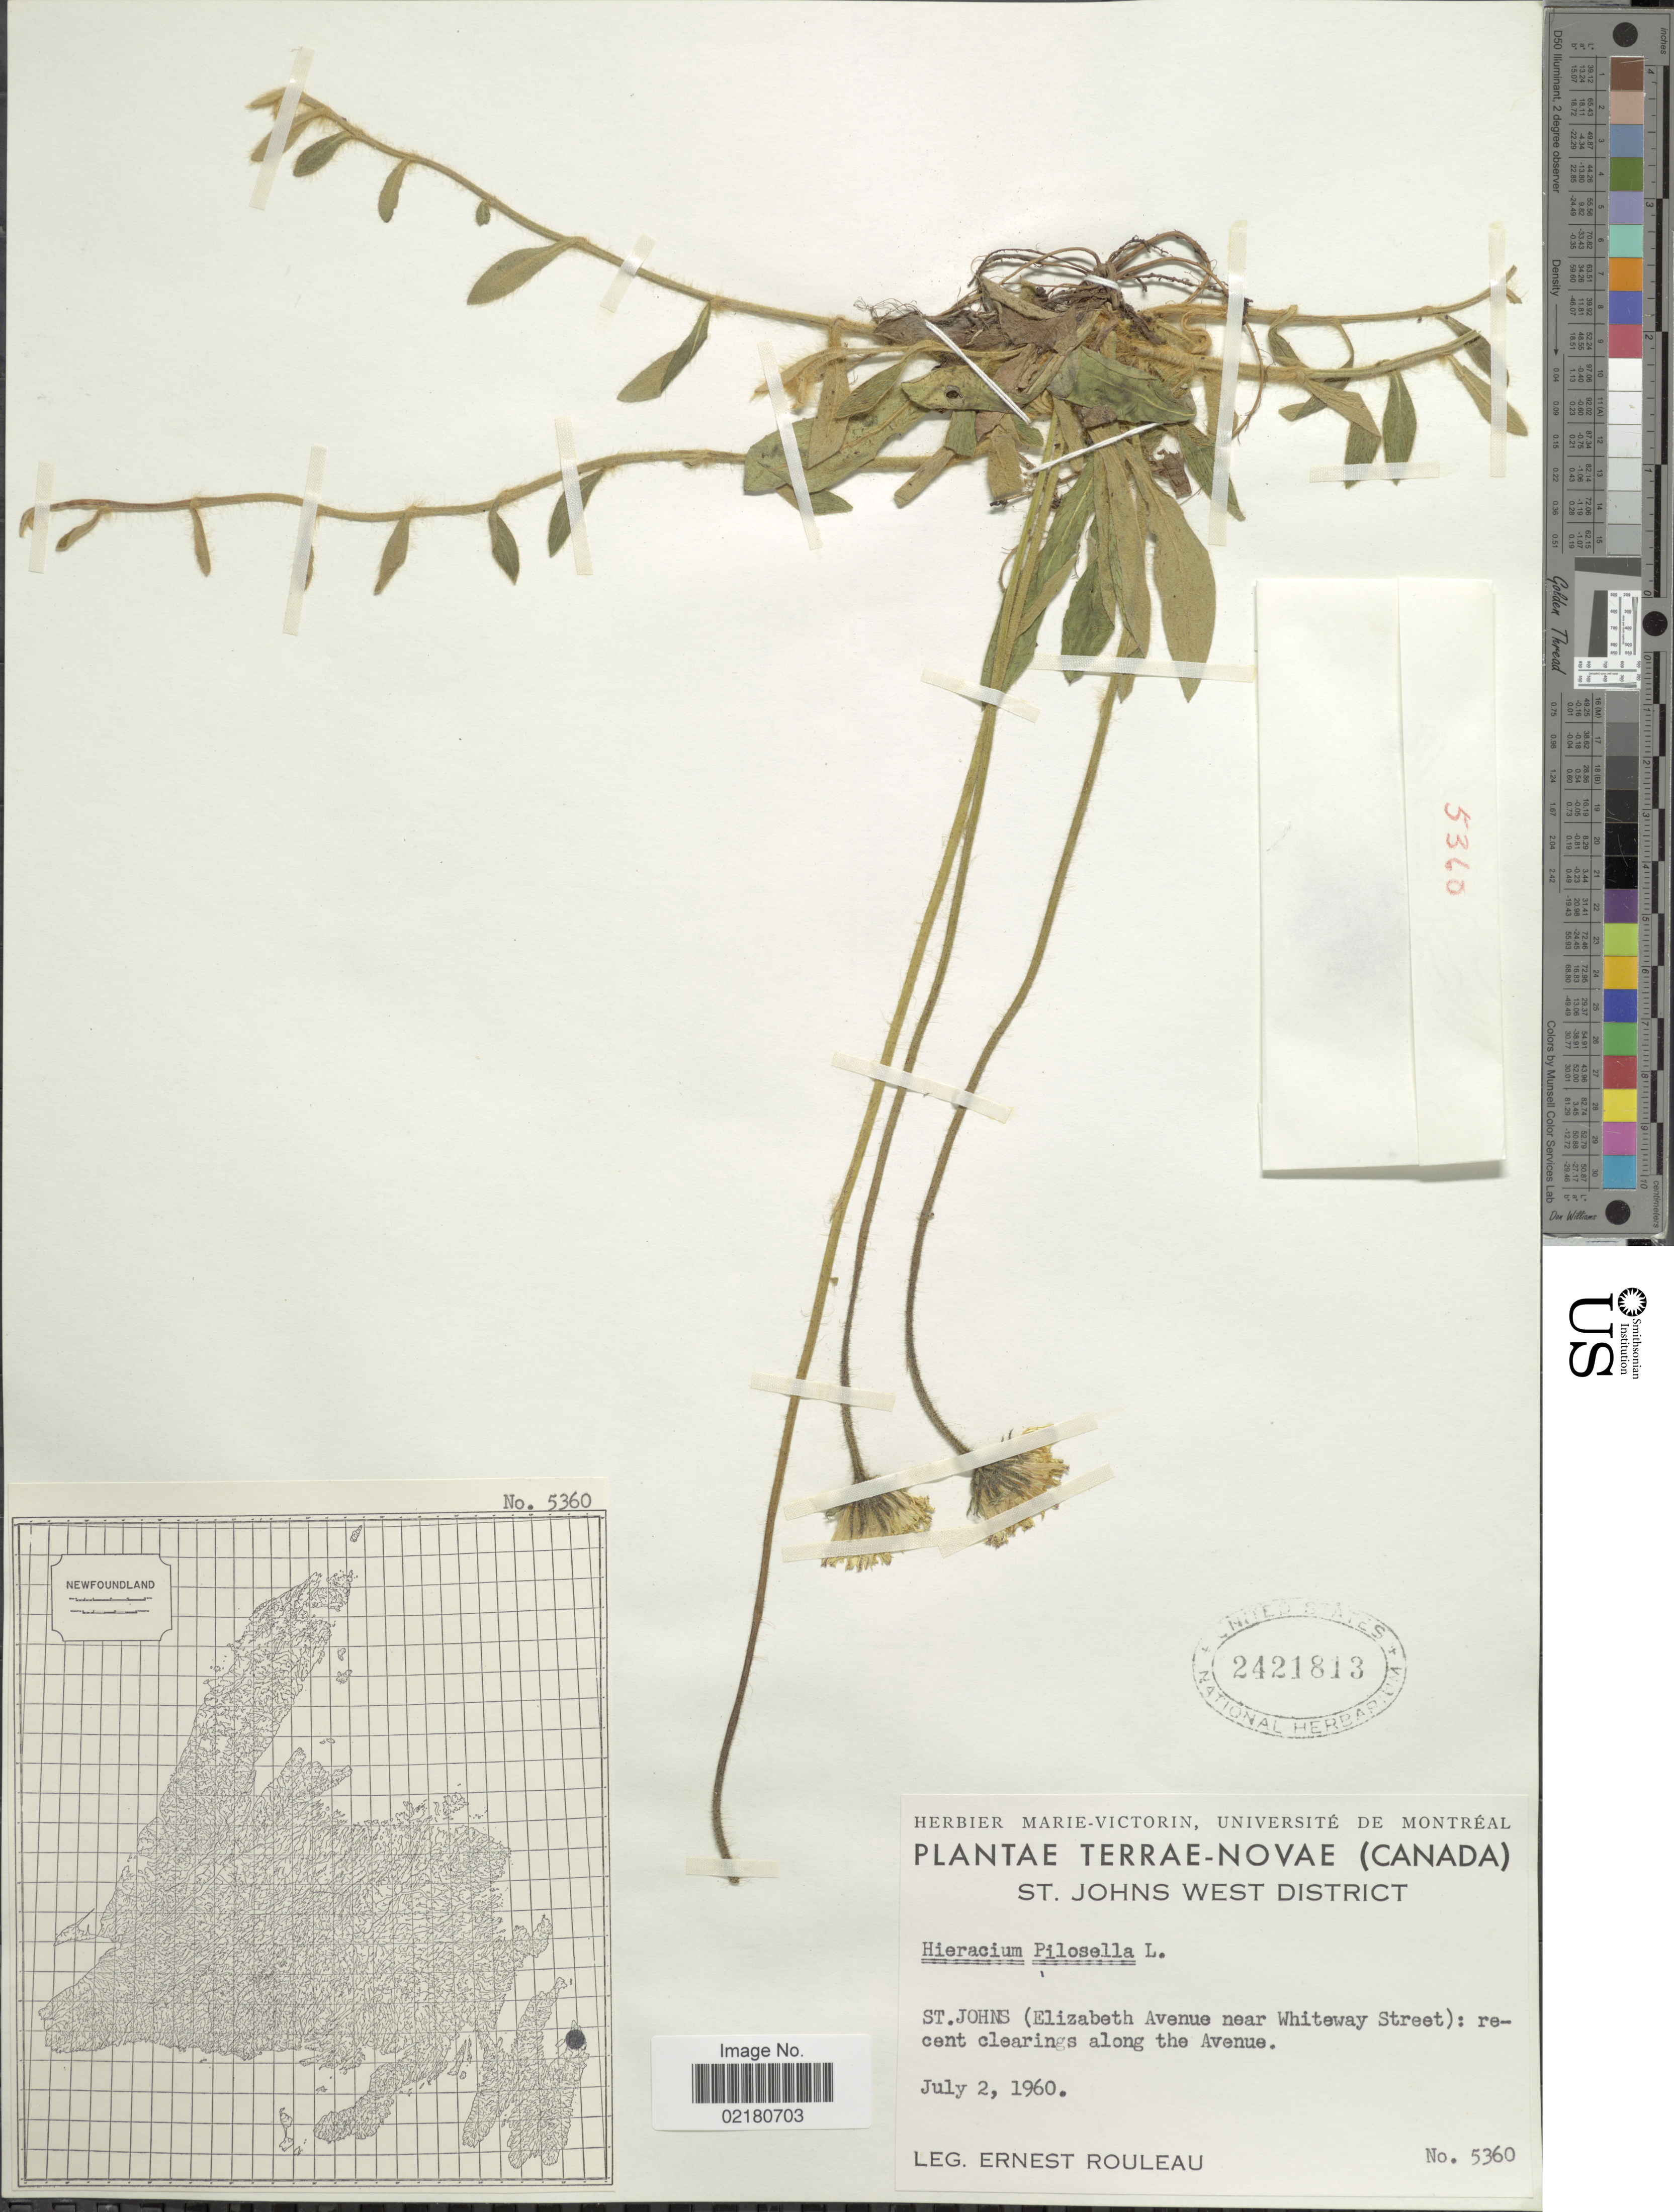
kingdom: Plantae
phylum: Tracheophyta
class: Magnoliopsida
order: Asterales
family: Asteraceae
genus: Pilosella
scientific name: Pilosella officinarum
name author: Vaill.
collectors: E. Rouleau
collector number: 5360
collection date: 1960-07-02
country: Canada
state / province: Newfoundland and Labrador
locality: Terrae-Novae(Canada) St. Johns West district, St. Johns (Elizabeth Avenue near Whiteway Street) recent clearings along the Avenue.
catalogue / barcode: US 2421813